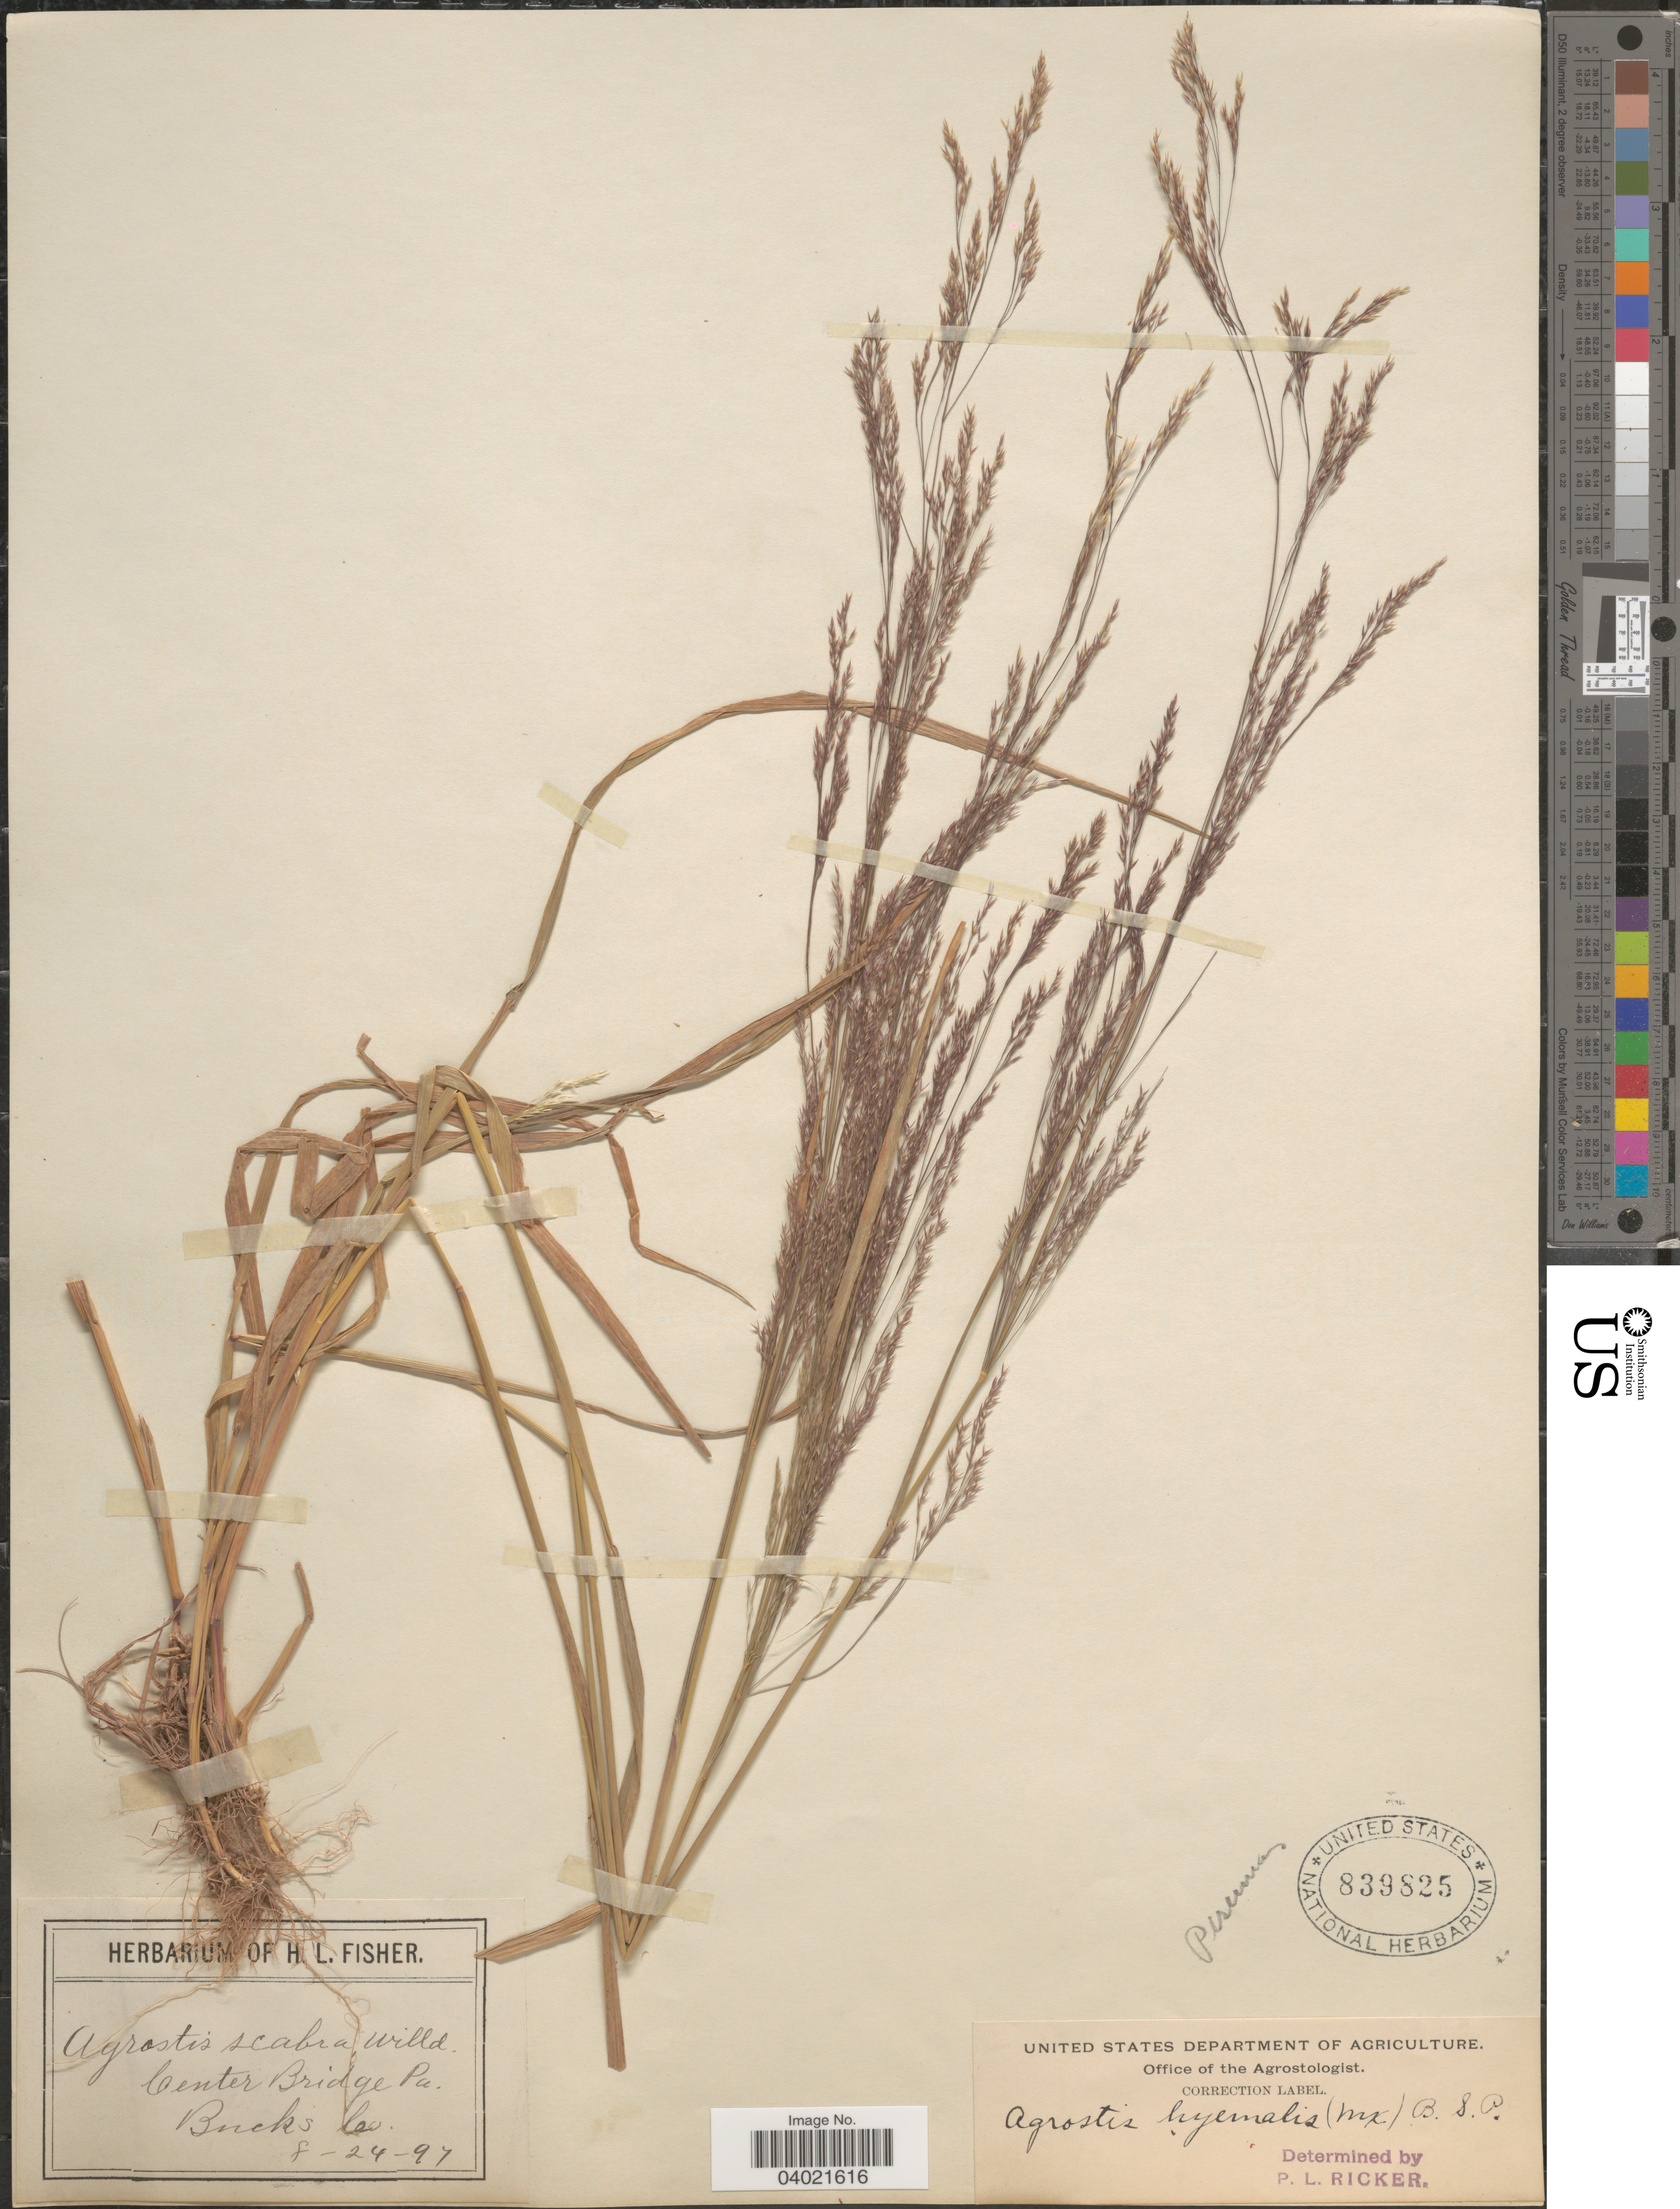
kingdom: Plantae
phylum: Tracheophyta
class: Liliopsida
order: Poales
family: Poaceae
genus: Agrostis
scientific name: Agrostis perennans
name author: (Walter) Tuck.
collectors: ex herb. of H. L. Fisher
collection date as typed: Transcribed d/m/y: 24/8/97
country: United States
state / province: Pennsylvania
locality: Center Bridge. Bucks Co.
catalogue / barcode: US 839825